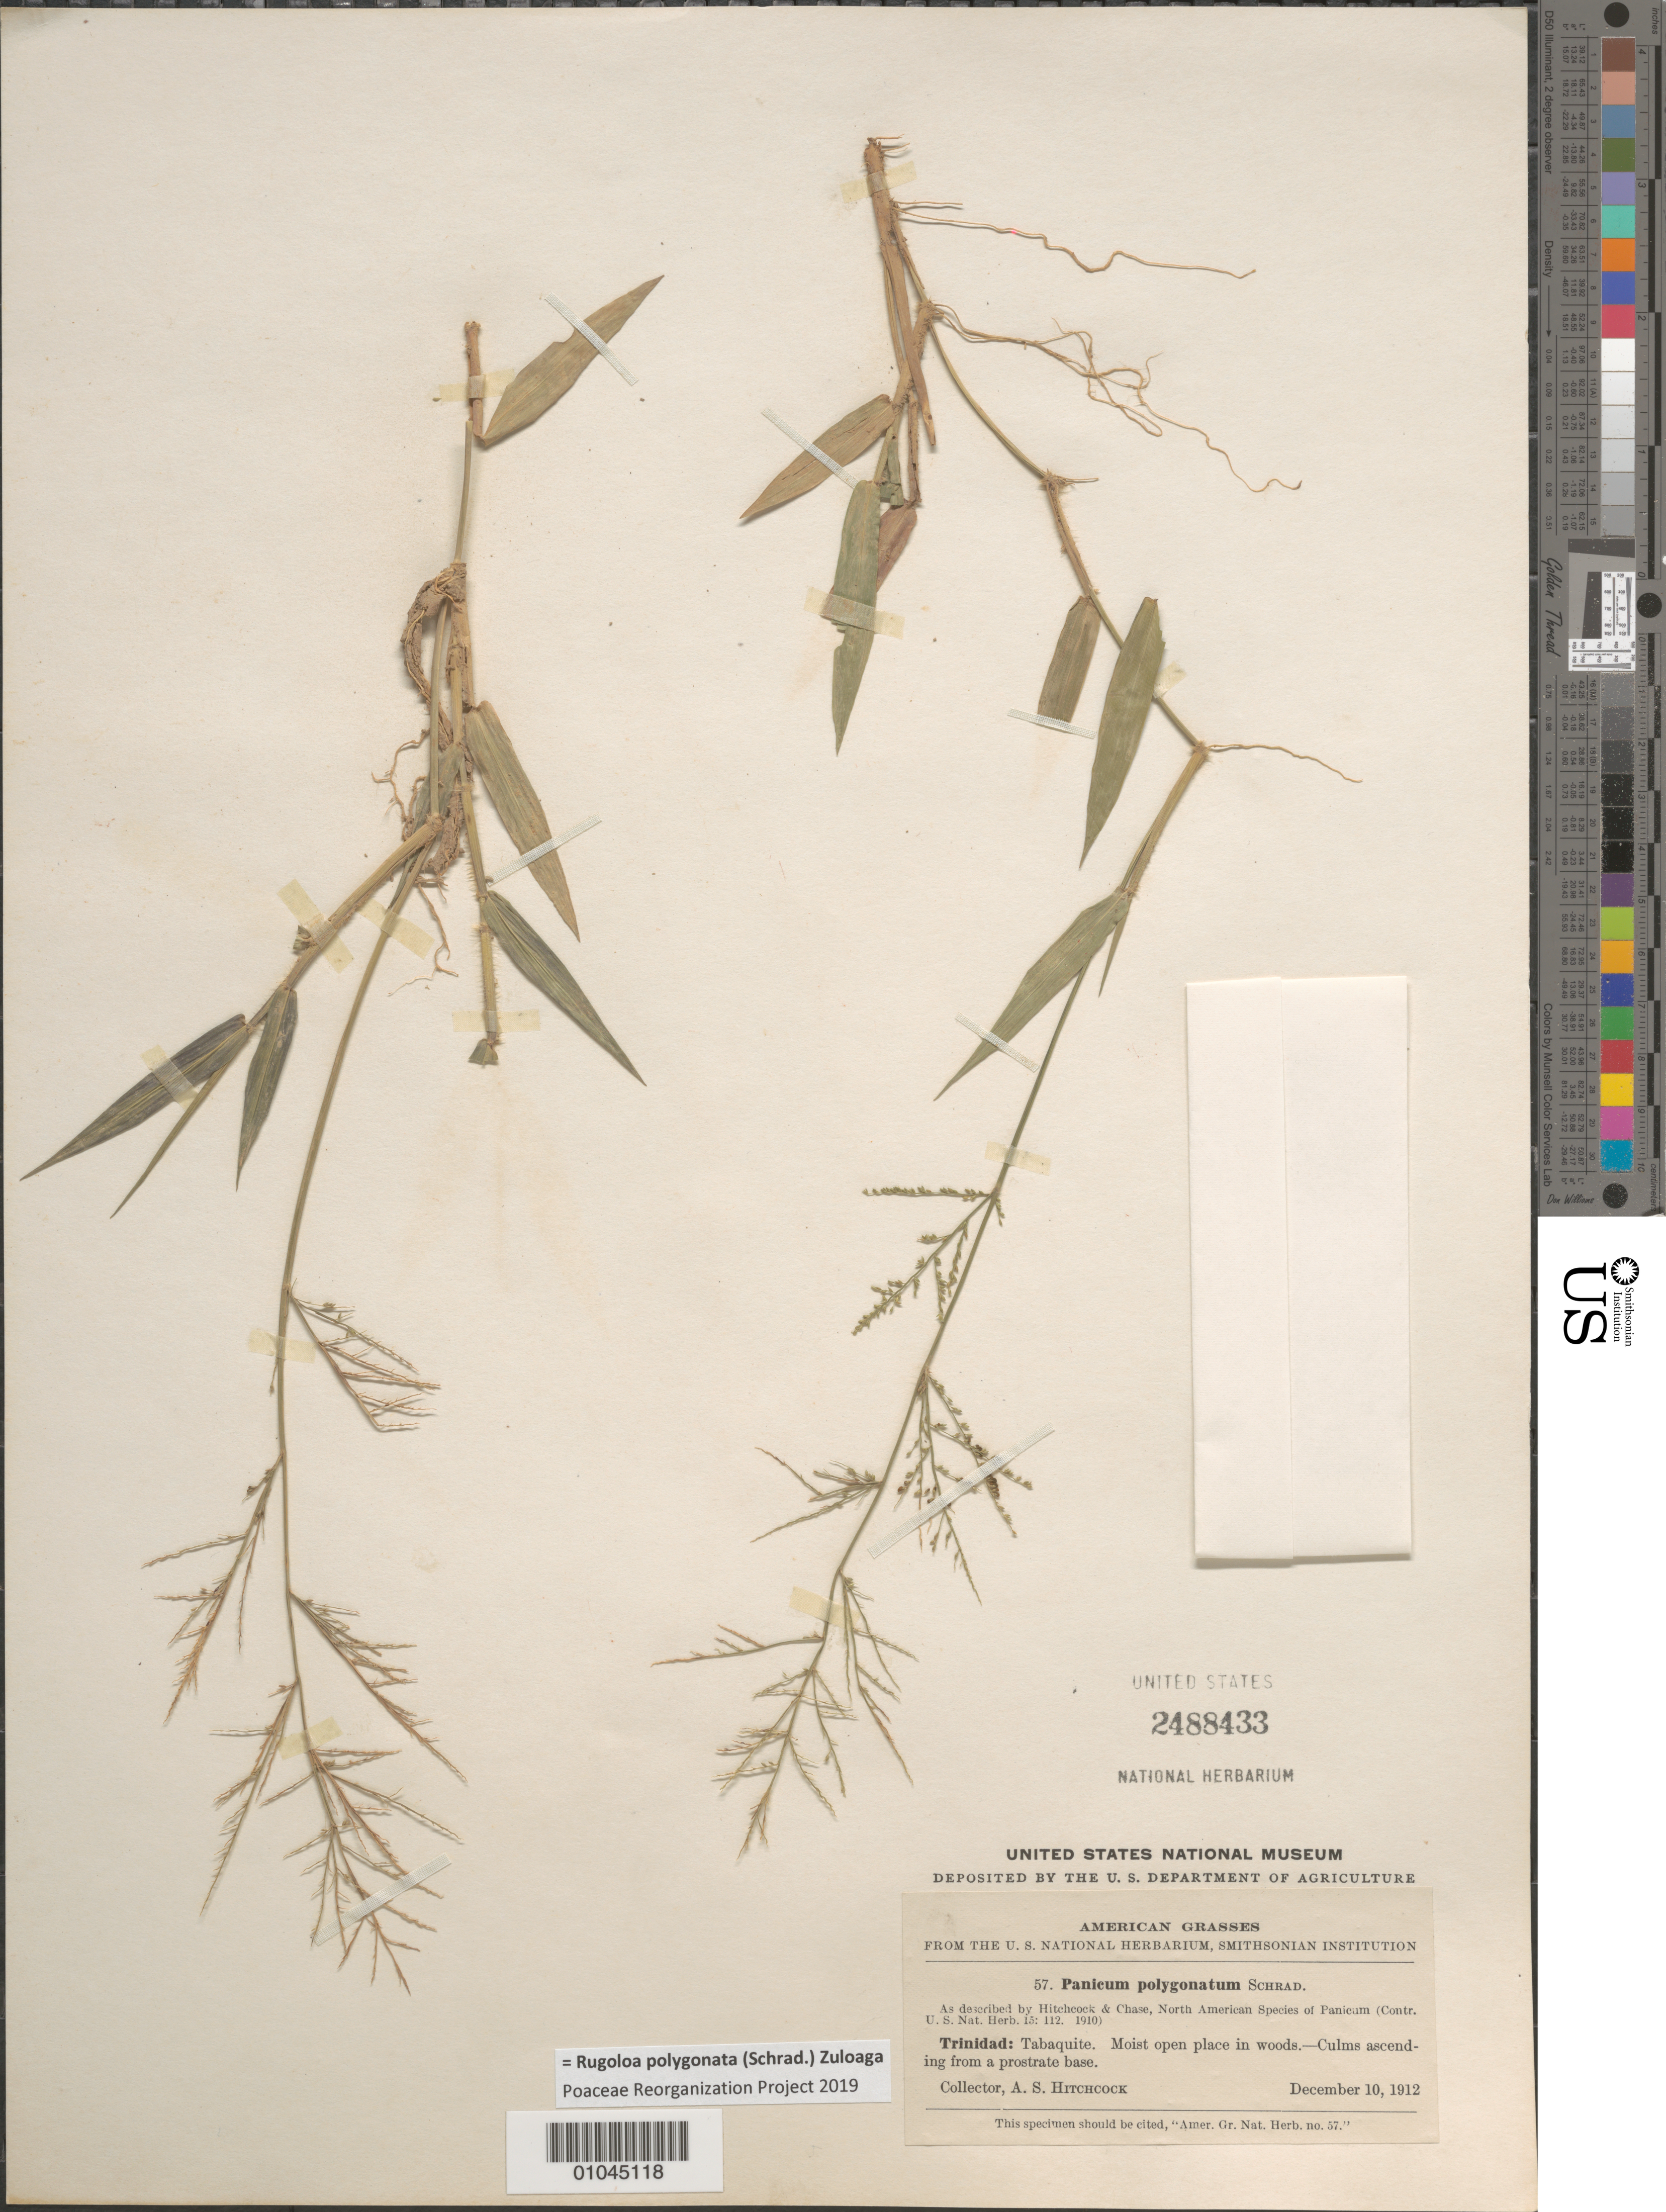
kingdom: Plantae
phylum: Tracheophyta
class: Liliopsida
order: Poales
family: Poaceae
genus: Panicum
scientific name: Panicum polygonatum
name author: Schrad.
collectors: A. S. Hitchcock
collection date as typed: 10 Dec 1912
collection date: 1912-12-10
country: Trinidad and Tobago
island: Trinidad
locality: Tabaquite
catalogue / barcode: US 2488433